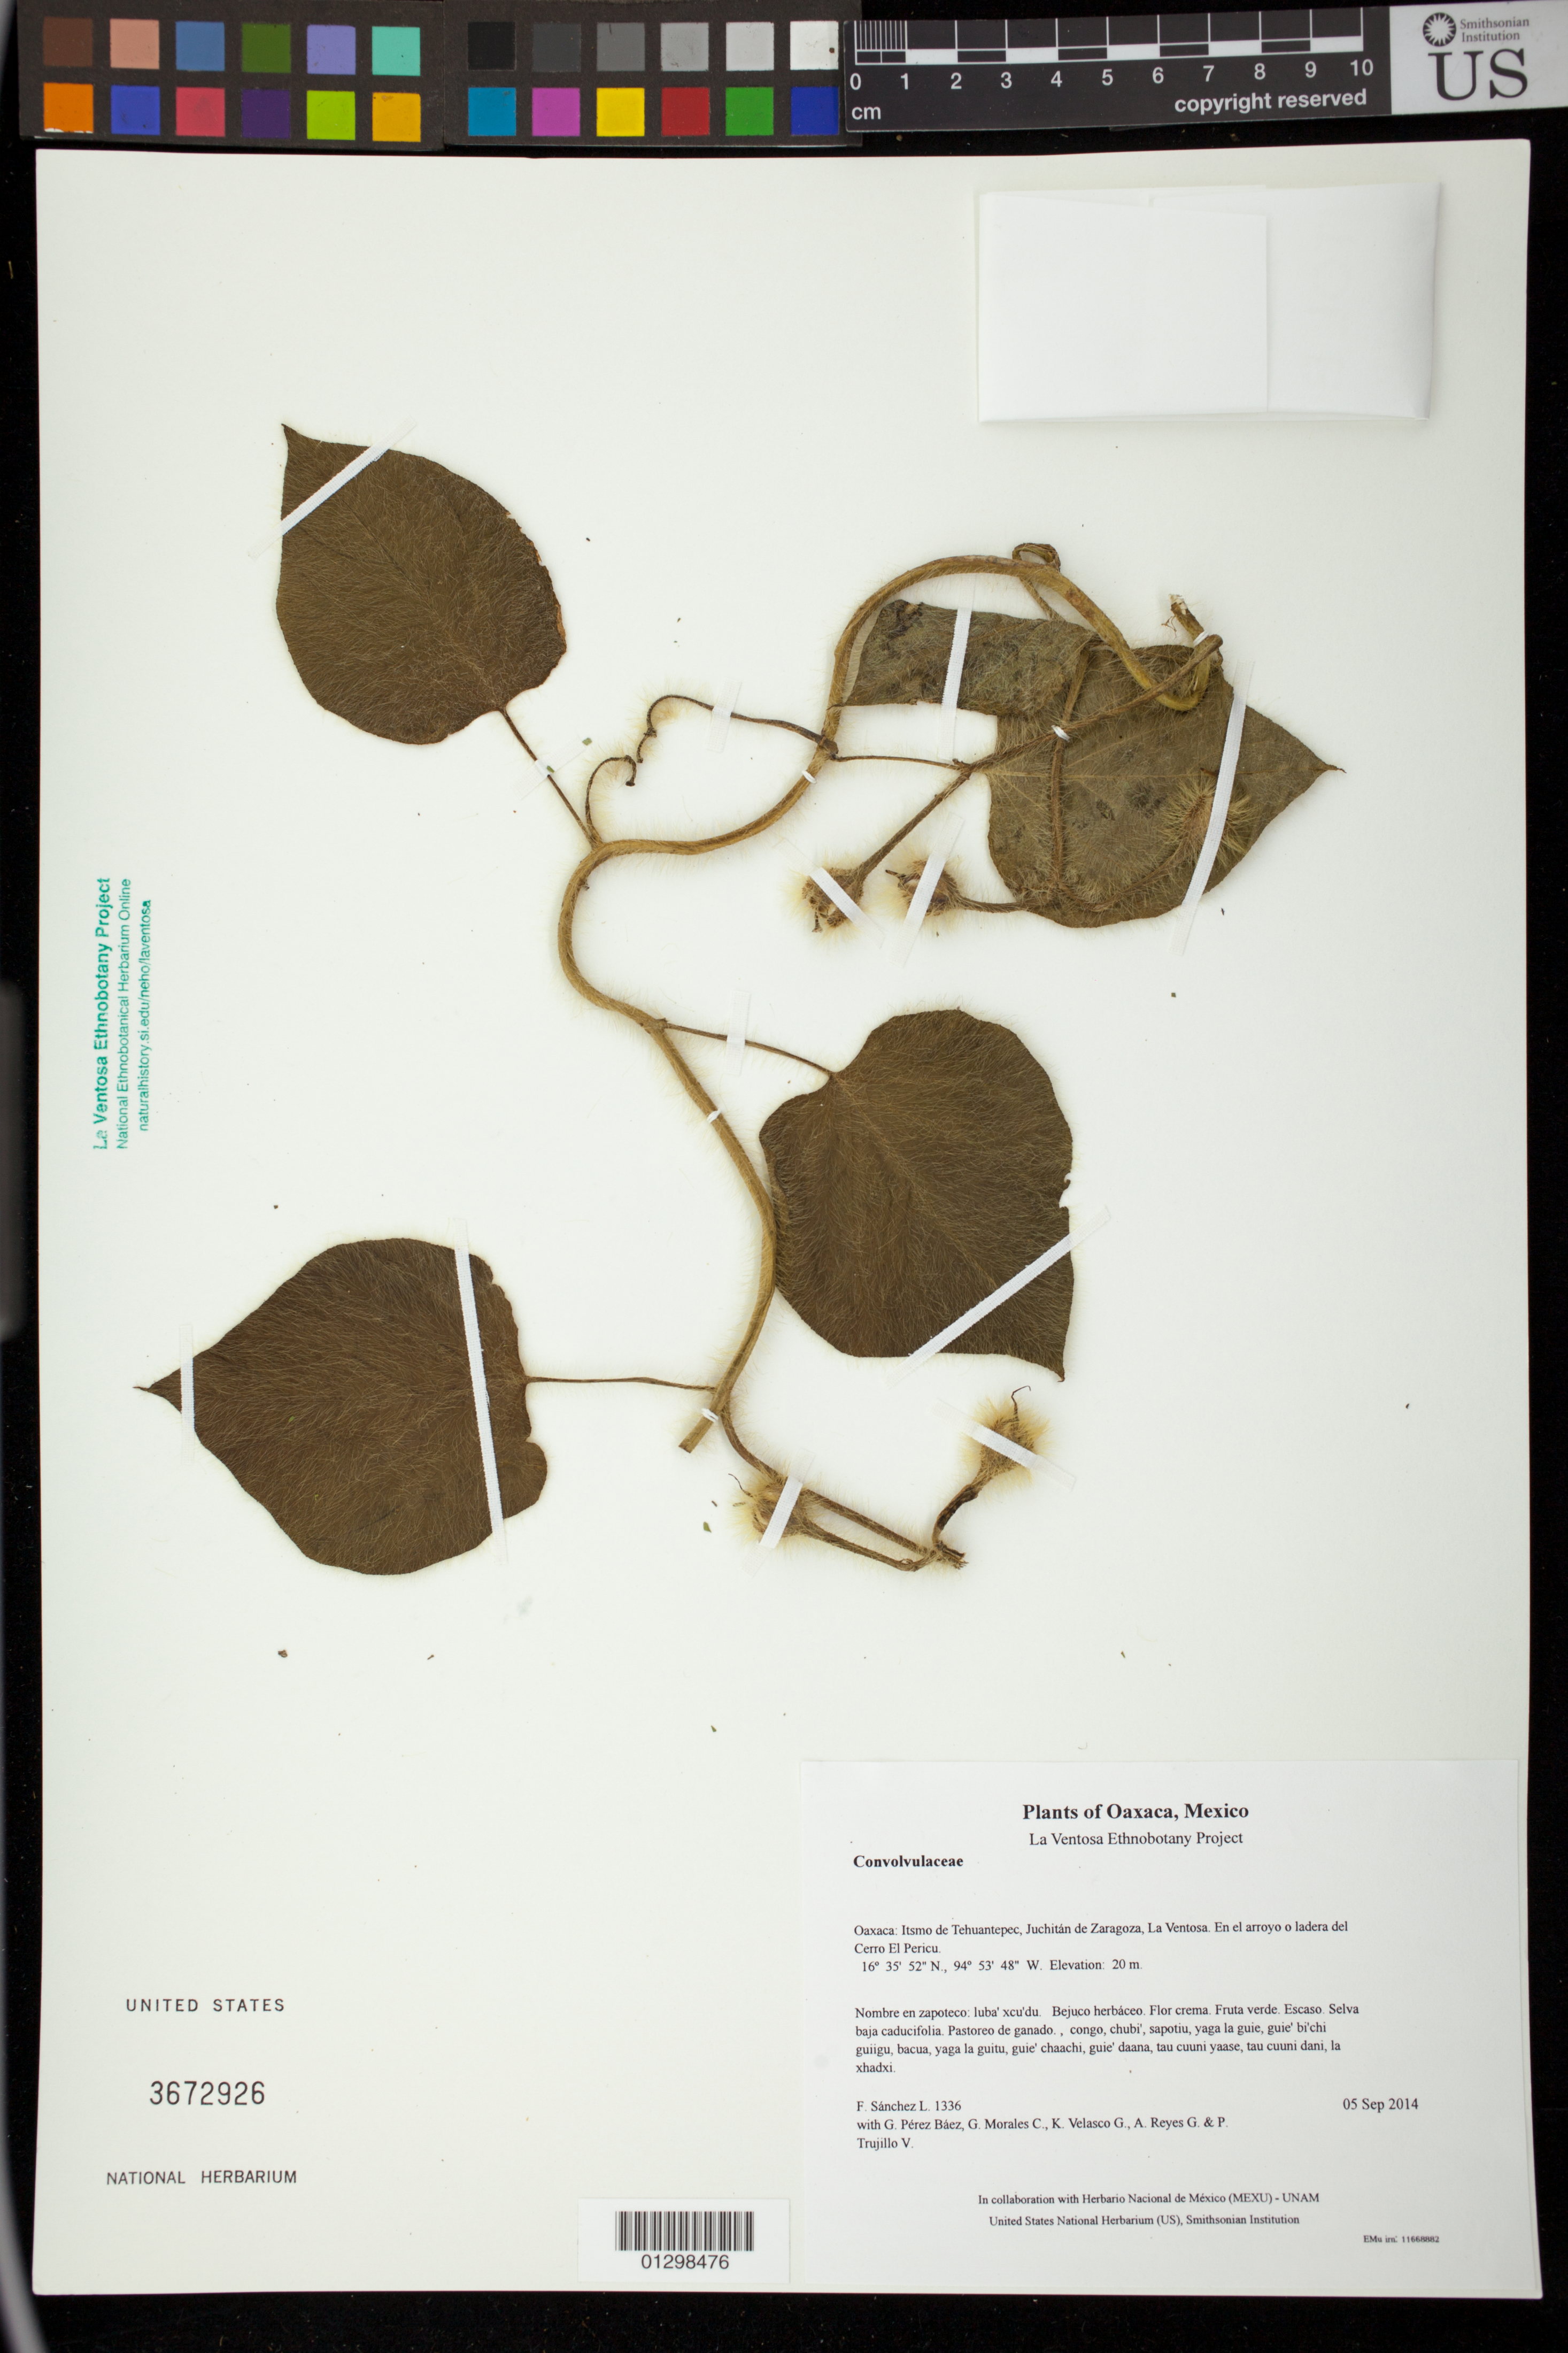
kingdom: Plantae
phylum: Tracheophyta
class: Magnoliopsida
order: Solanales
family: Convolvulaceae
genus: Ipomoea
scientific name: Ipomoea suaveolens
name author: (M. Martens & Galeotti) Hemsl.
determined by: Velasco G., Kenia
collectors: F. Sánchez L., G. Pérez Báez, G. Morales C., K. Velasco G., A. Reyes G. & P. Trujillo V.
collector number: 1336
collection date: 2014-09-05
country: Mexico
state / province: Oaxaca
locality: Itsmo de Tehuantepec, Juchitán de Zaragoza, La Ventosa. En el arroyo o ladera del Cerro El Pericu.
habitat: Selva baja caducifolia. Pastoreo de ganado.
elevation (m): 20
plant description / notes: JEBOT, MEXU, SERO, US; Luba'. Guie' nayu. Cuaananaxhi naga'. Huaxie'.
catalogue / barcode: US 3672926